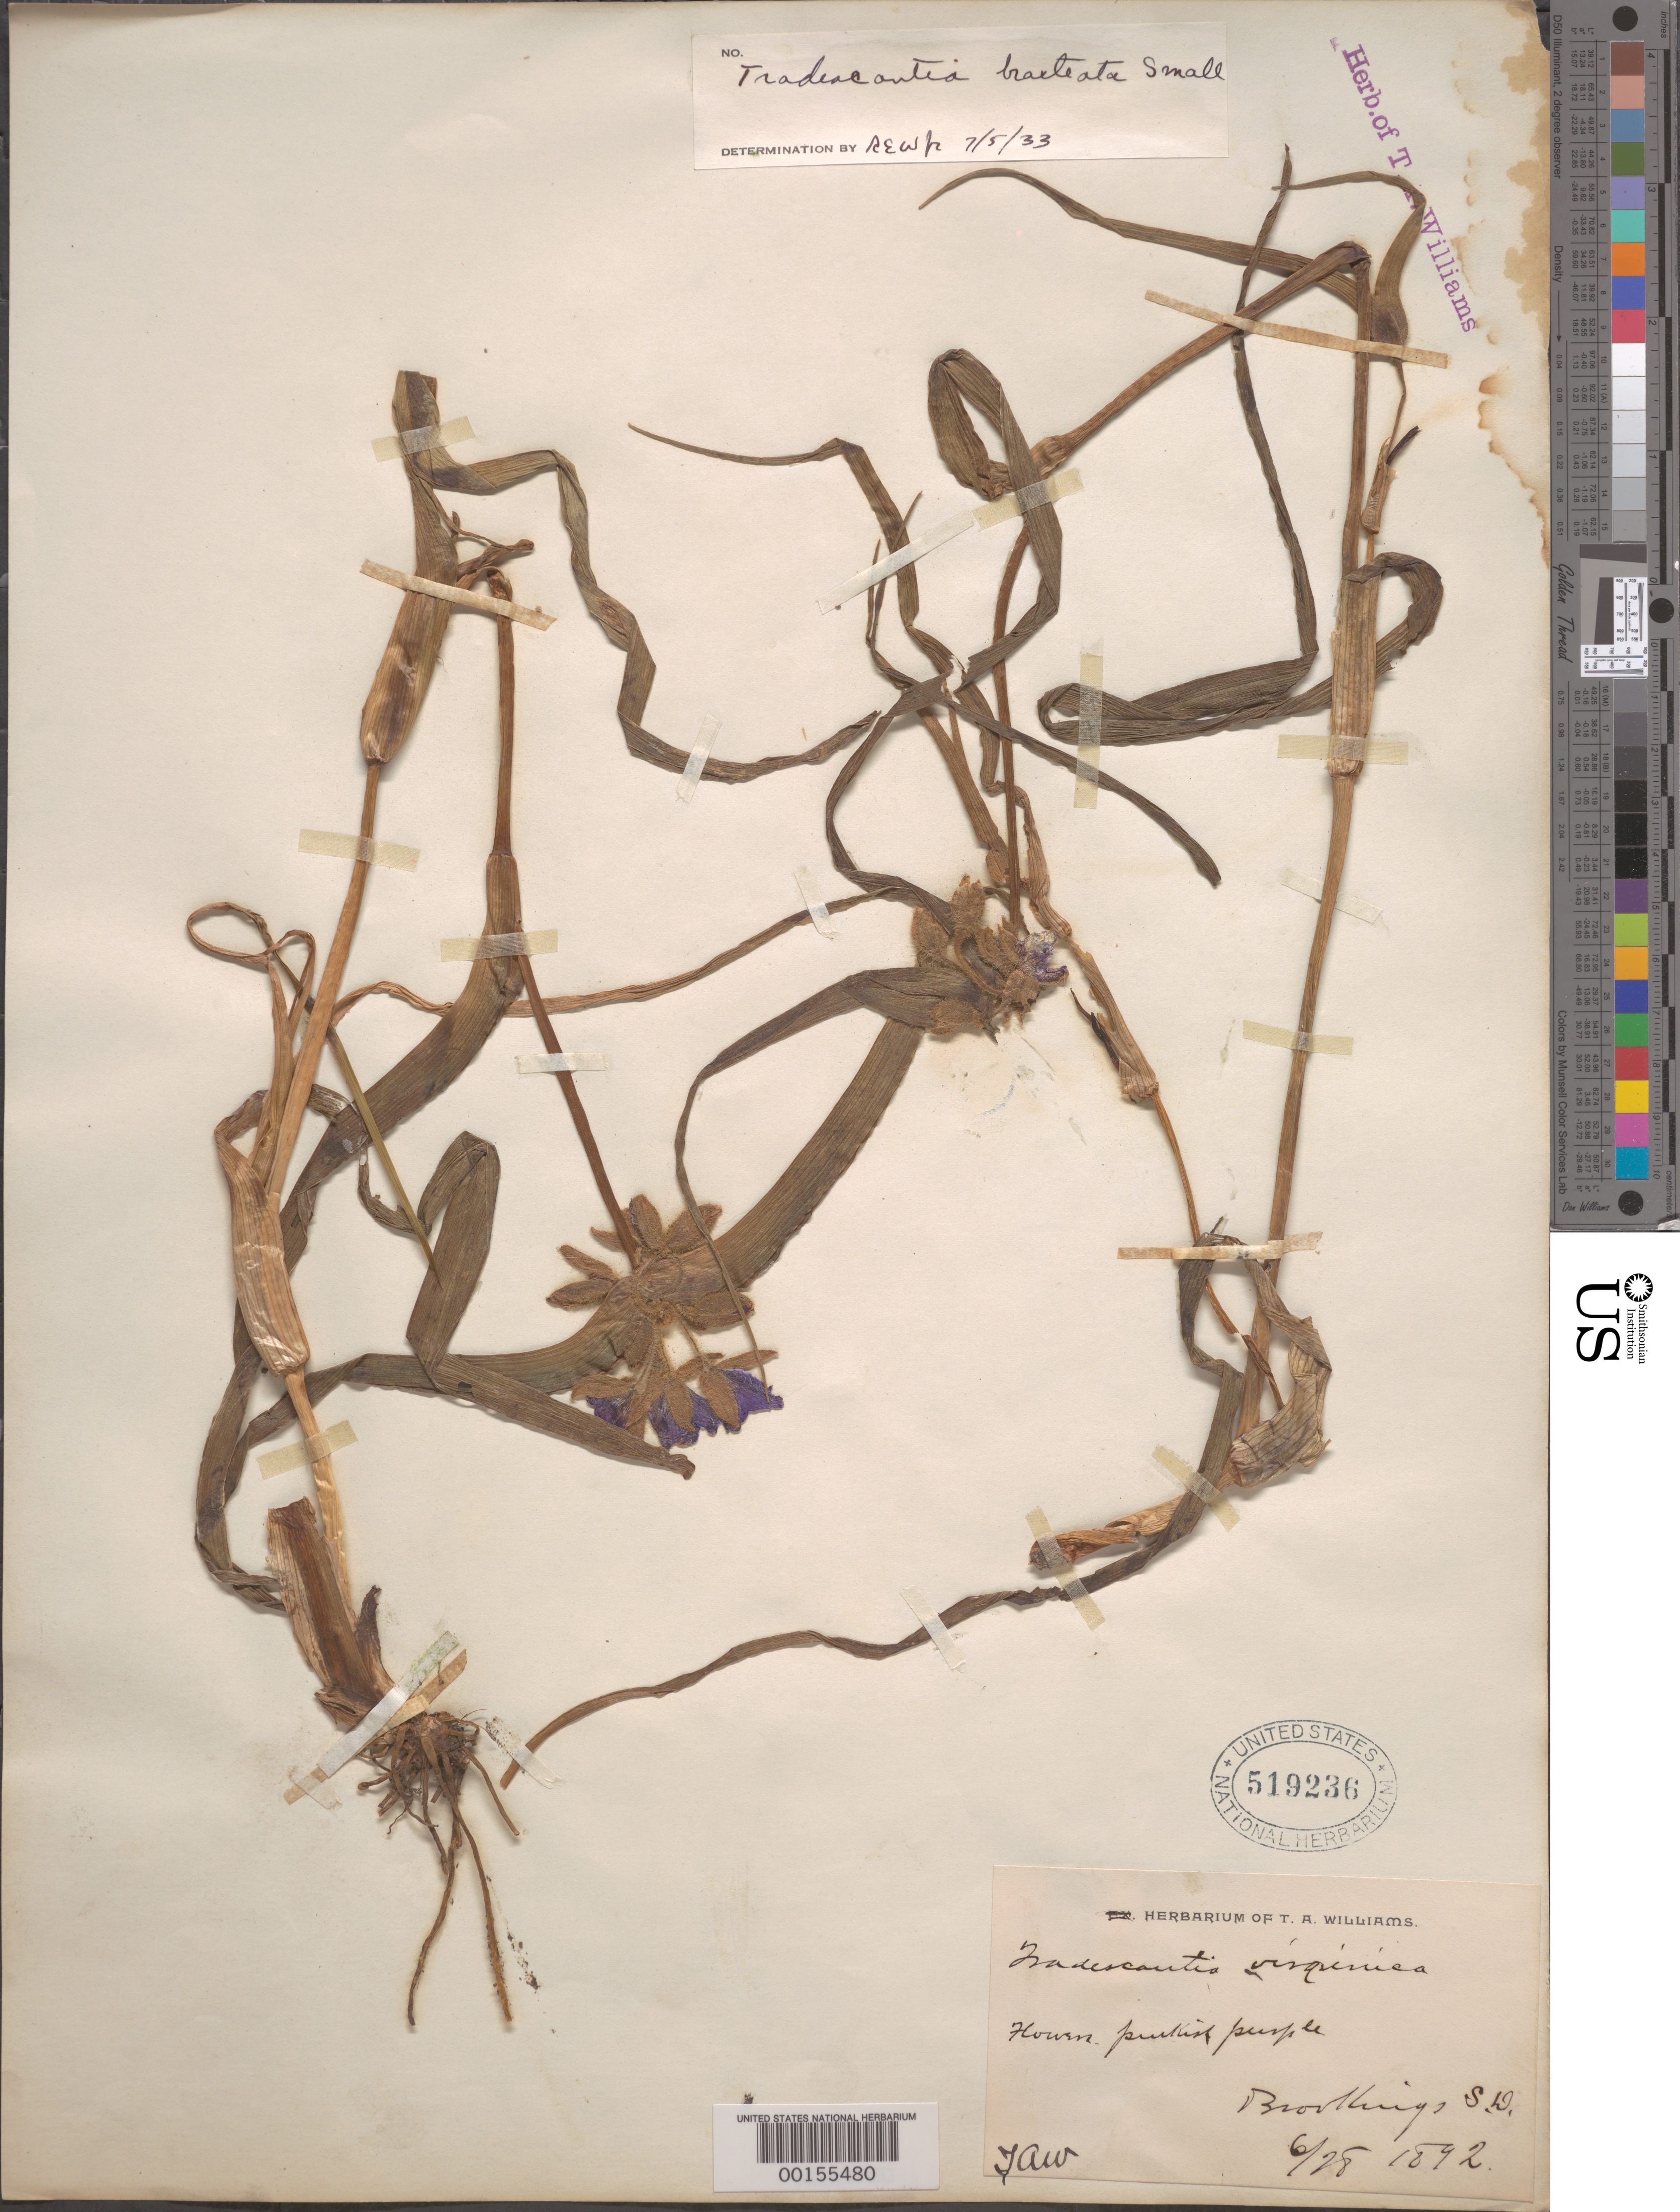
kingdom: Plantae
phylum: Tracheophyta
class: Liliopsida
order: Commelinales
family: Commelinaceae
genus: Tradescantia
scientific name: Tradescantia bracteata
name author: Small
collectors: T. A. Williams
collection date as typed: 28 Jun 1892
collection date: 1892-06-28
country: United States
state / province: South Dakota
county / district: Brookings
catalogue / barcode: US 519236